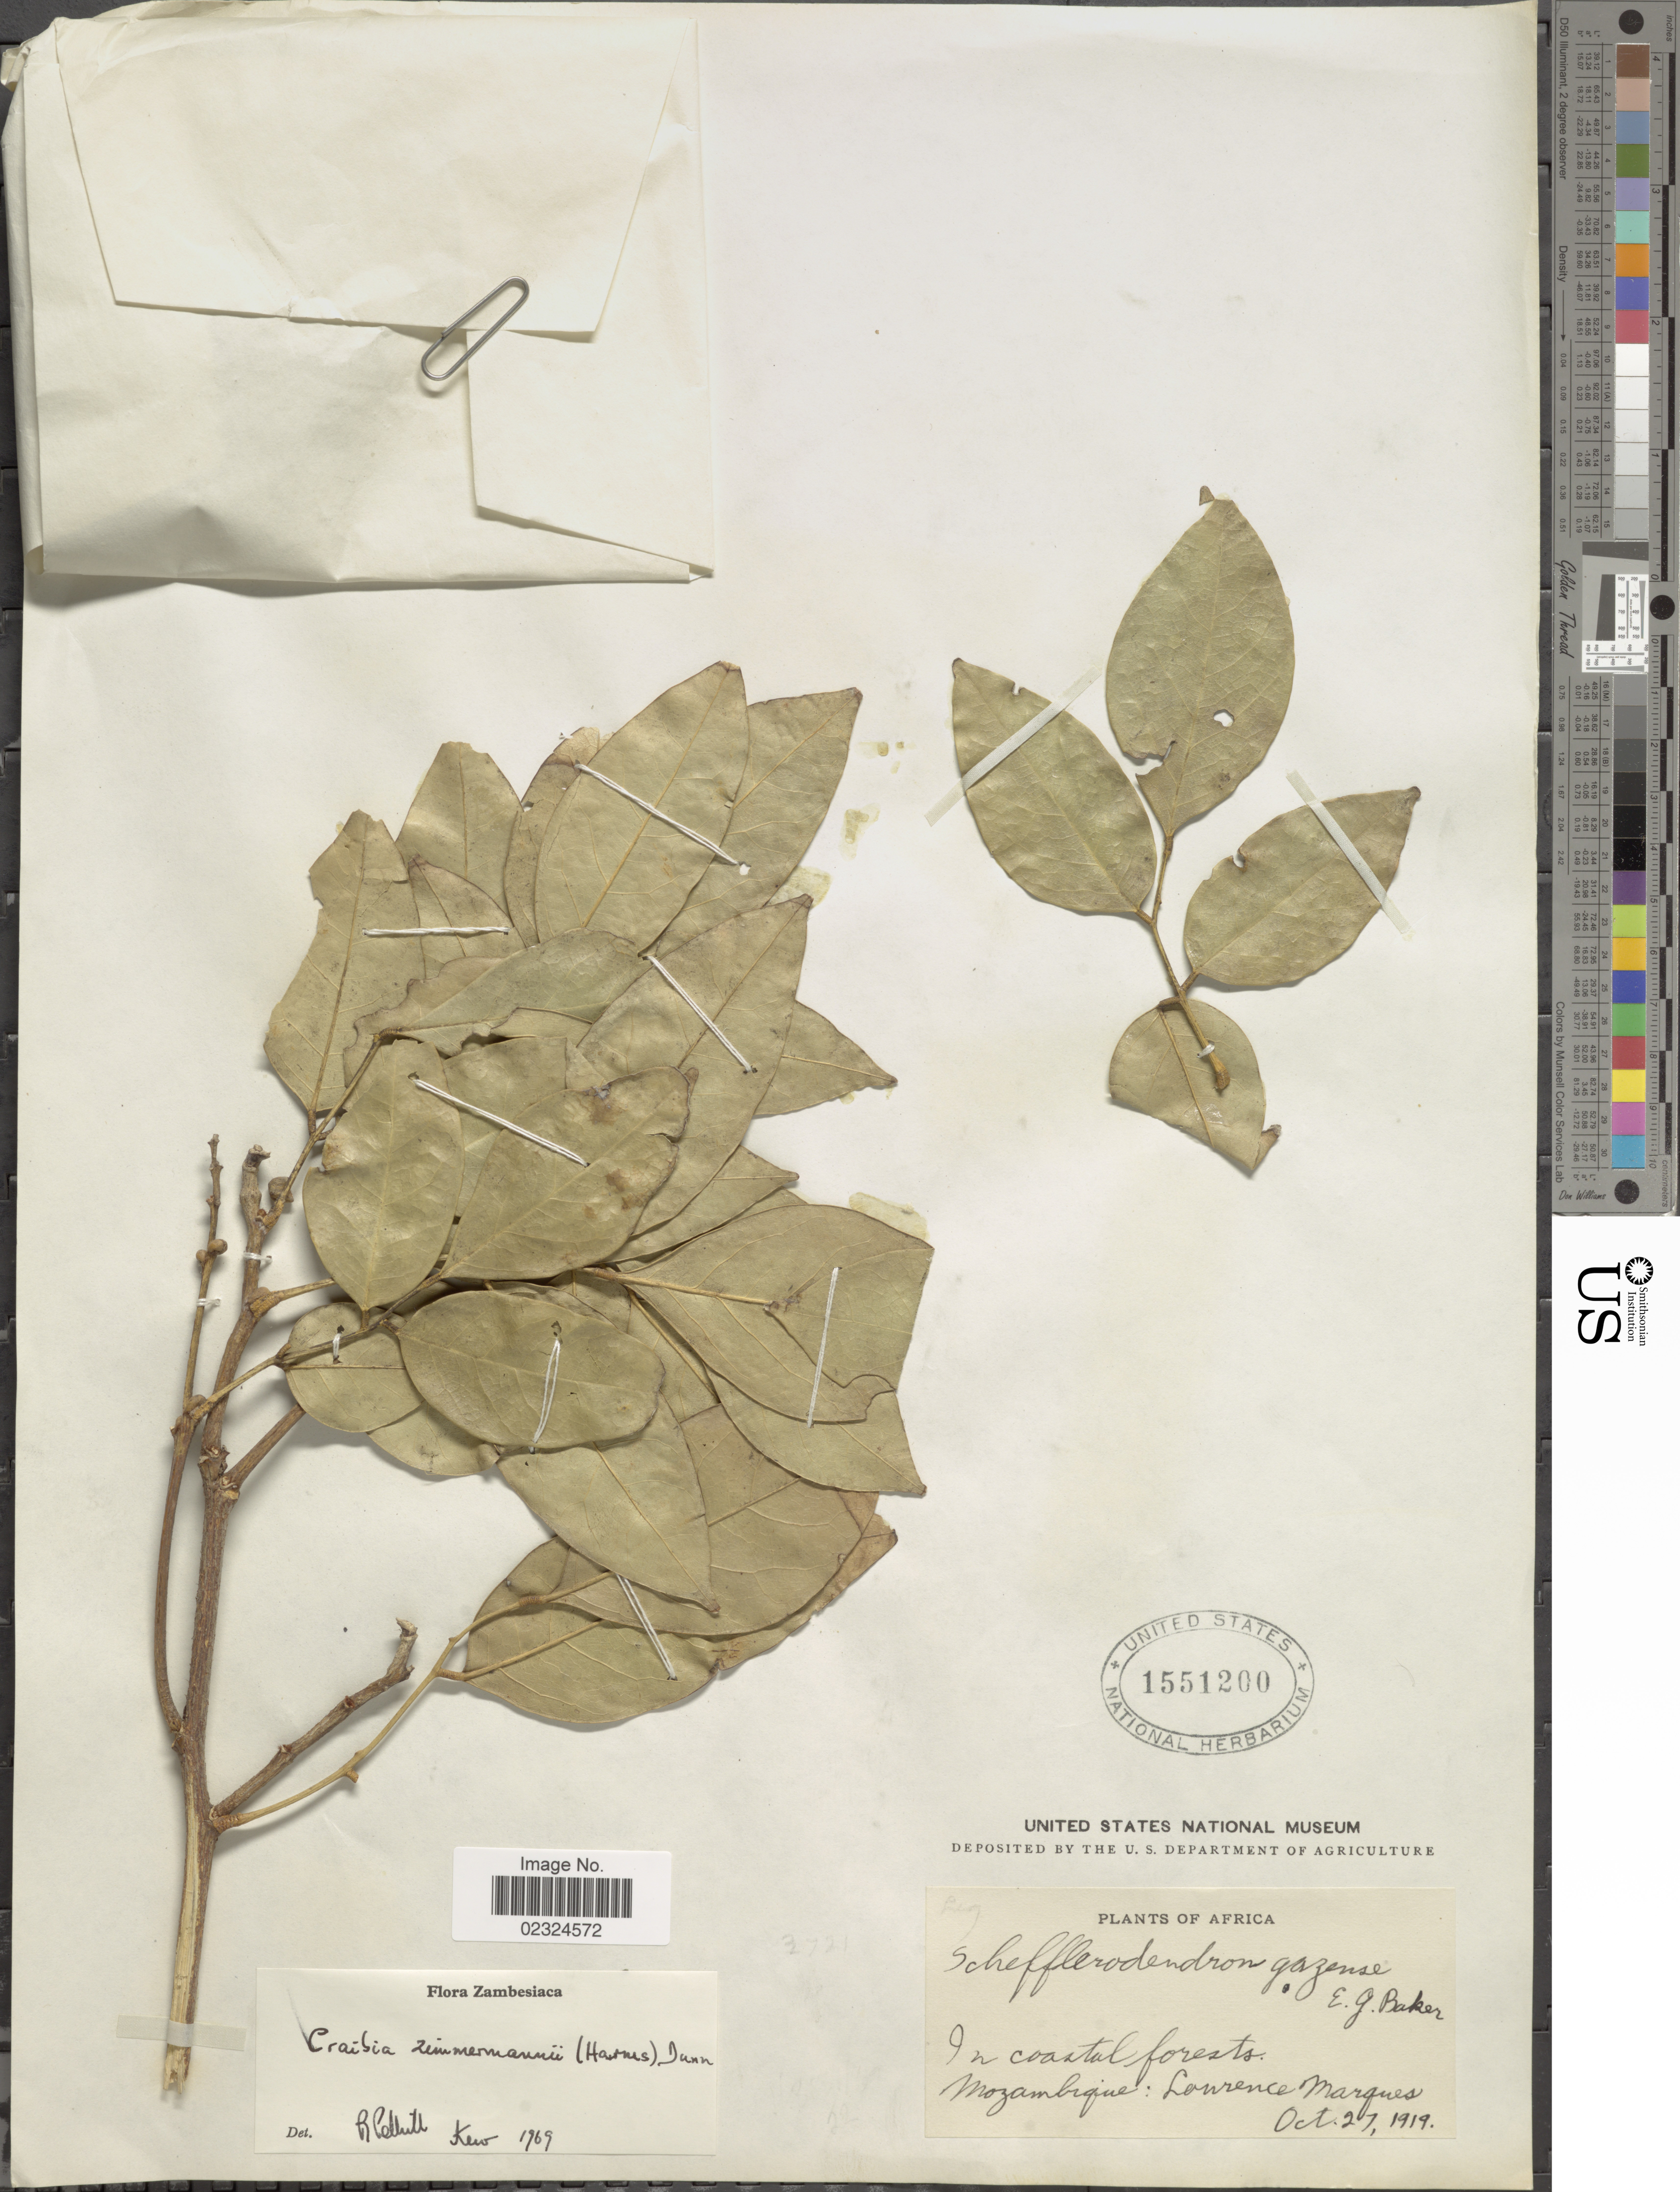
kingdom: Plantae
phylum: Tracheophyta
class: Magnoliopsida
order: Fabales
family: Fabaceae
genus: Craibia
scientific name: Craibia zimmermannii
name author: (Harms) Dunn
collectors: L. Marques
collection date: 1919-10-27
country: Mozambique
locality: In coastal forests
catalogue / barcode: US 1551200